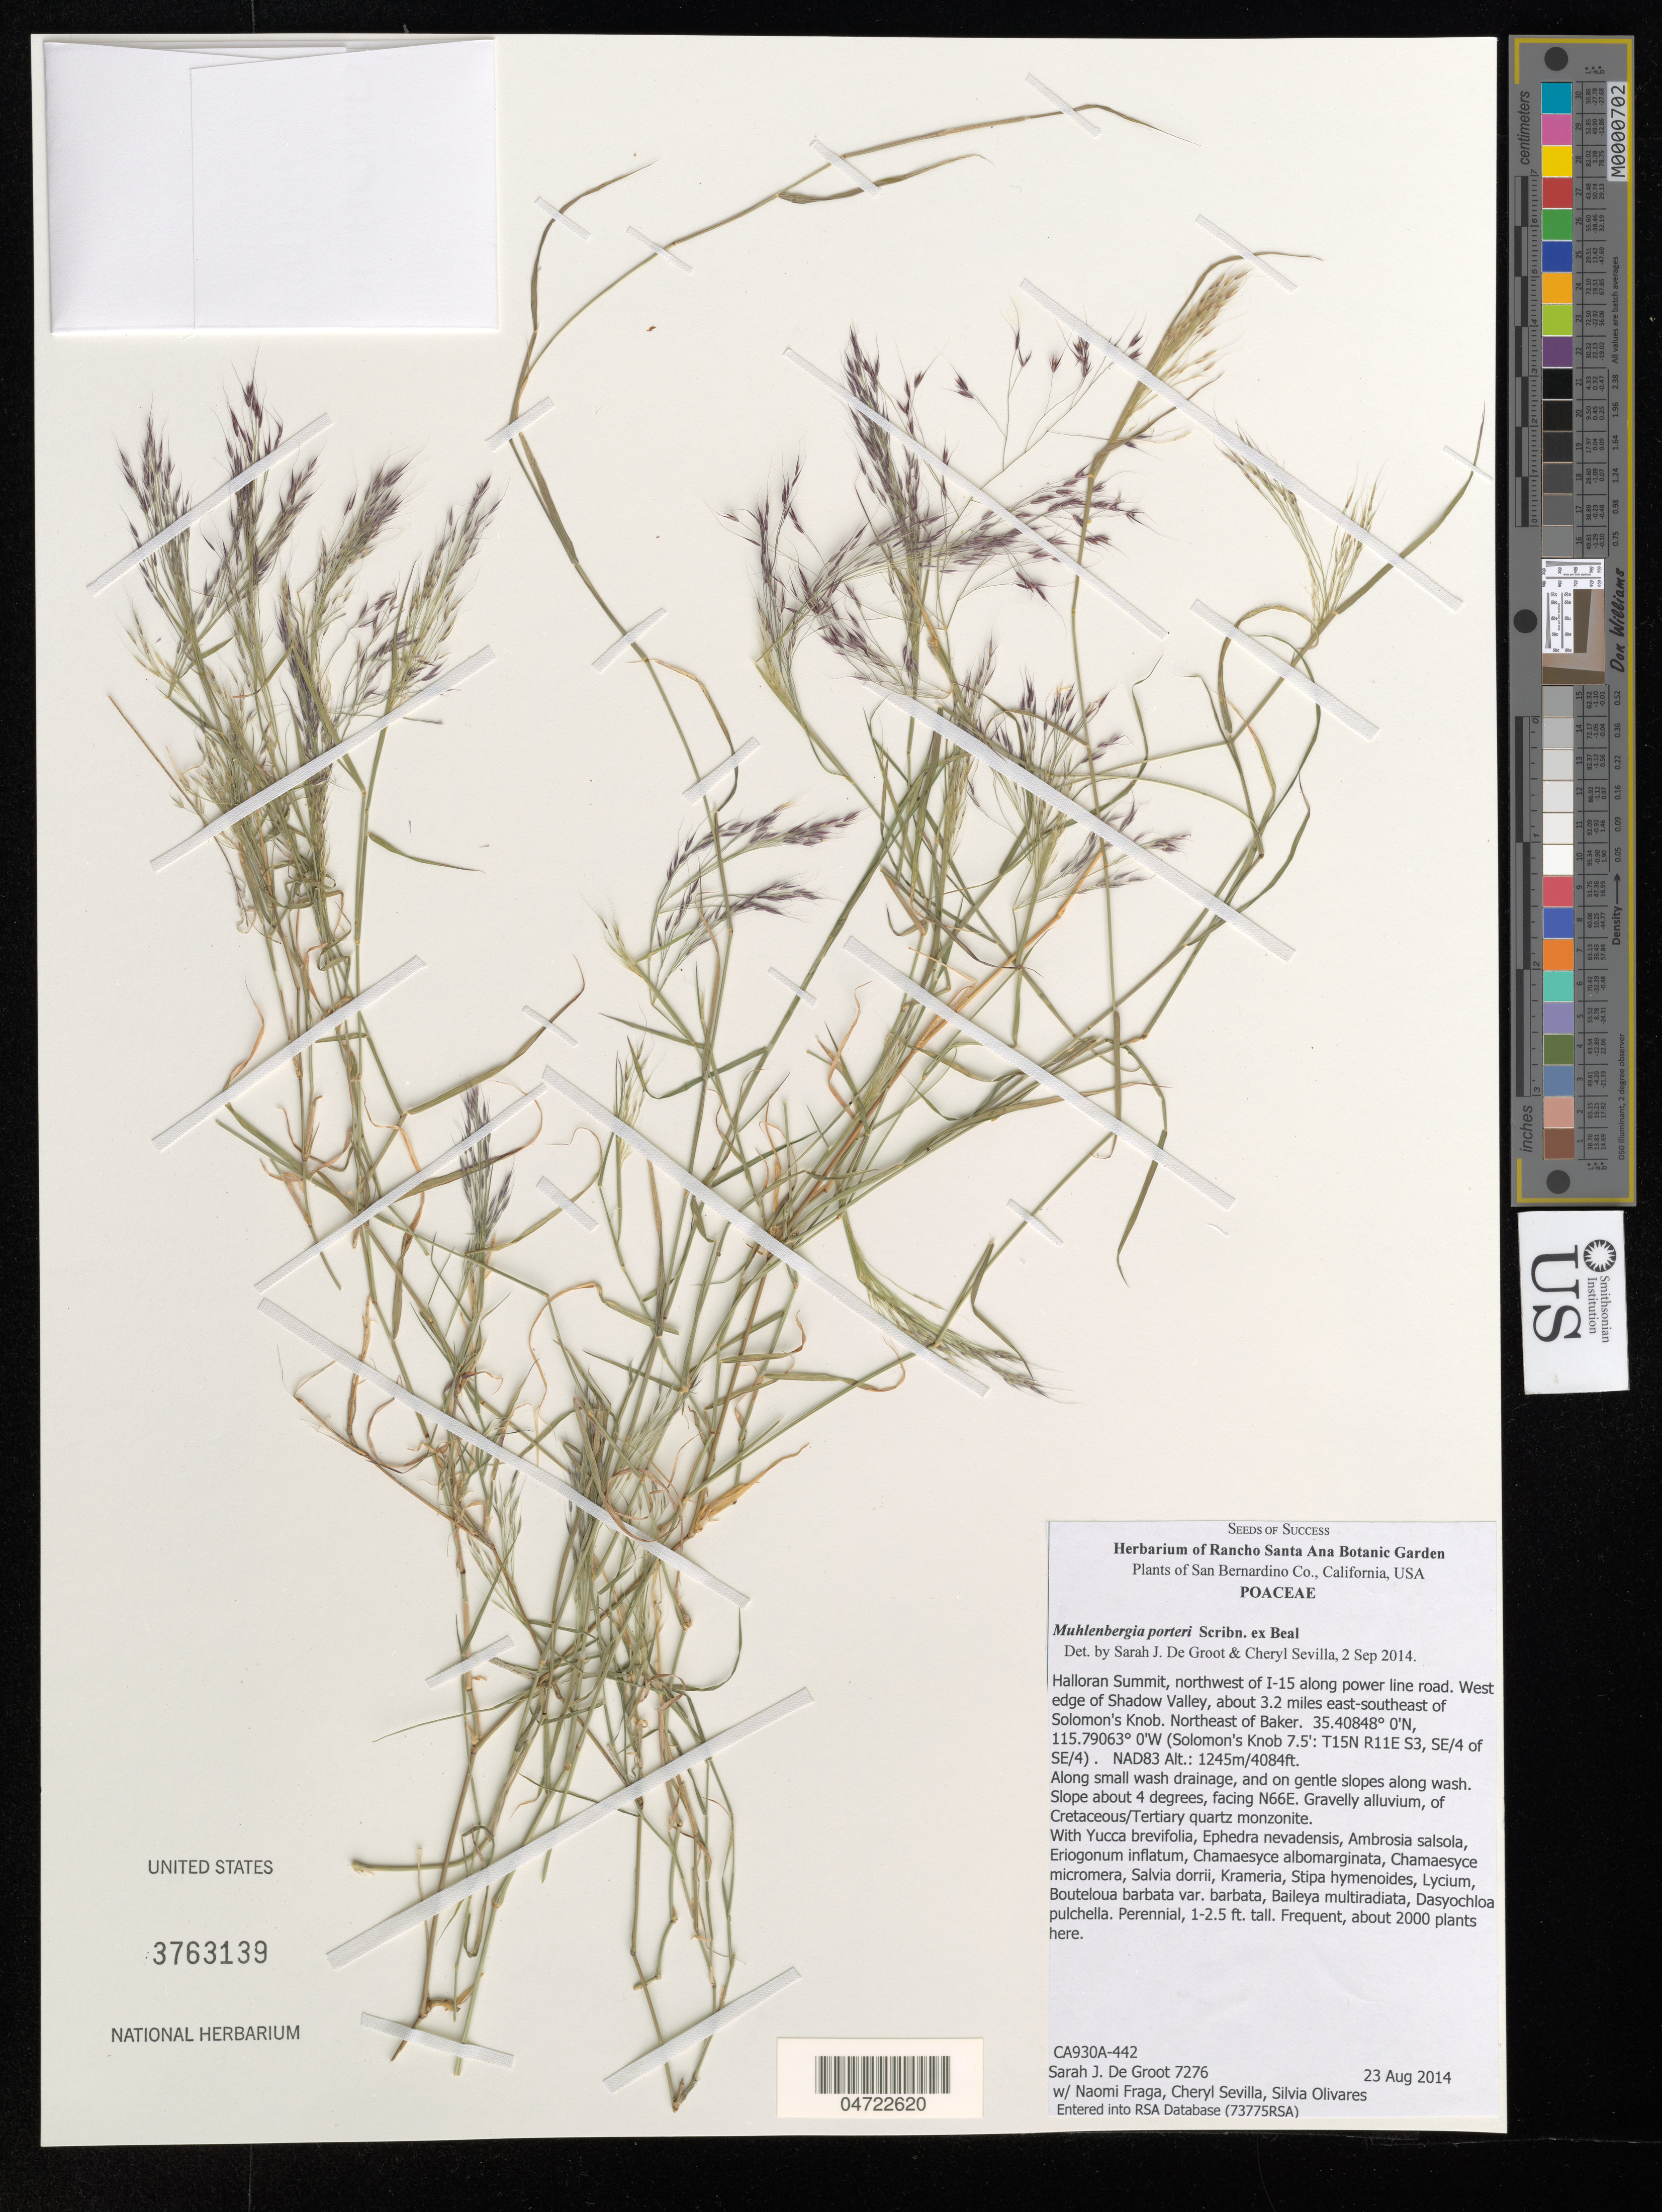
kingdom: Plantae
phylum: Tracheophyta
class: Liliopsida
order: Poales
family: Poaceae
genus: Muhlenbergia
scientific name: Muhlenbergia porteri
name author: Scribn. in W.J. Beal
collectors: S. De Groot, N. Fraga, C. Sevilla & S. Olivares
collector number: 7276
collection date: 2014-08-23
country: United States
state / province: California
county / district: San Bernardino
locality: San Bernardino Co. Halloran Summit, northwest of I-15 along power line road. West edge of Shadow Valley, about 3.2 miles east-southeast of Solomon's Knob. Northeast of Baker. (Solomon's Knob 7.5': T15N R11E S3, SE/4 of SE/4).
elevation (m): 1245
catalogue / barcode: US 3763139